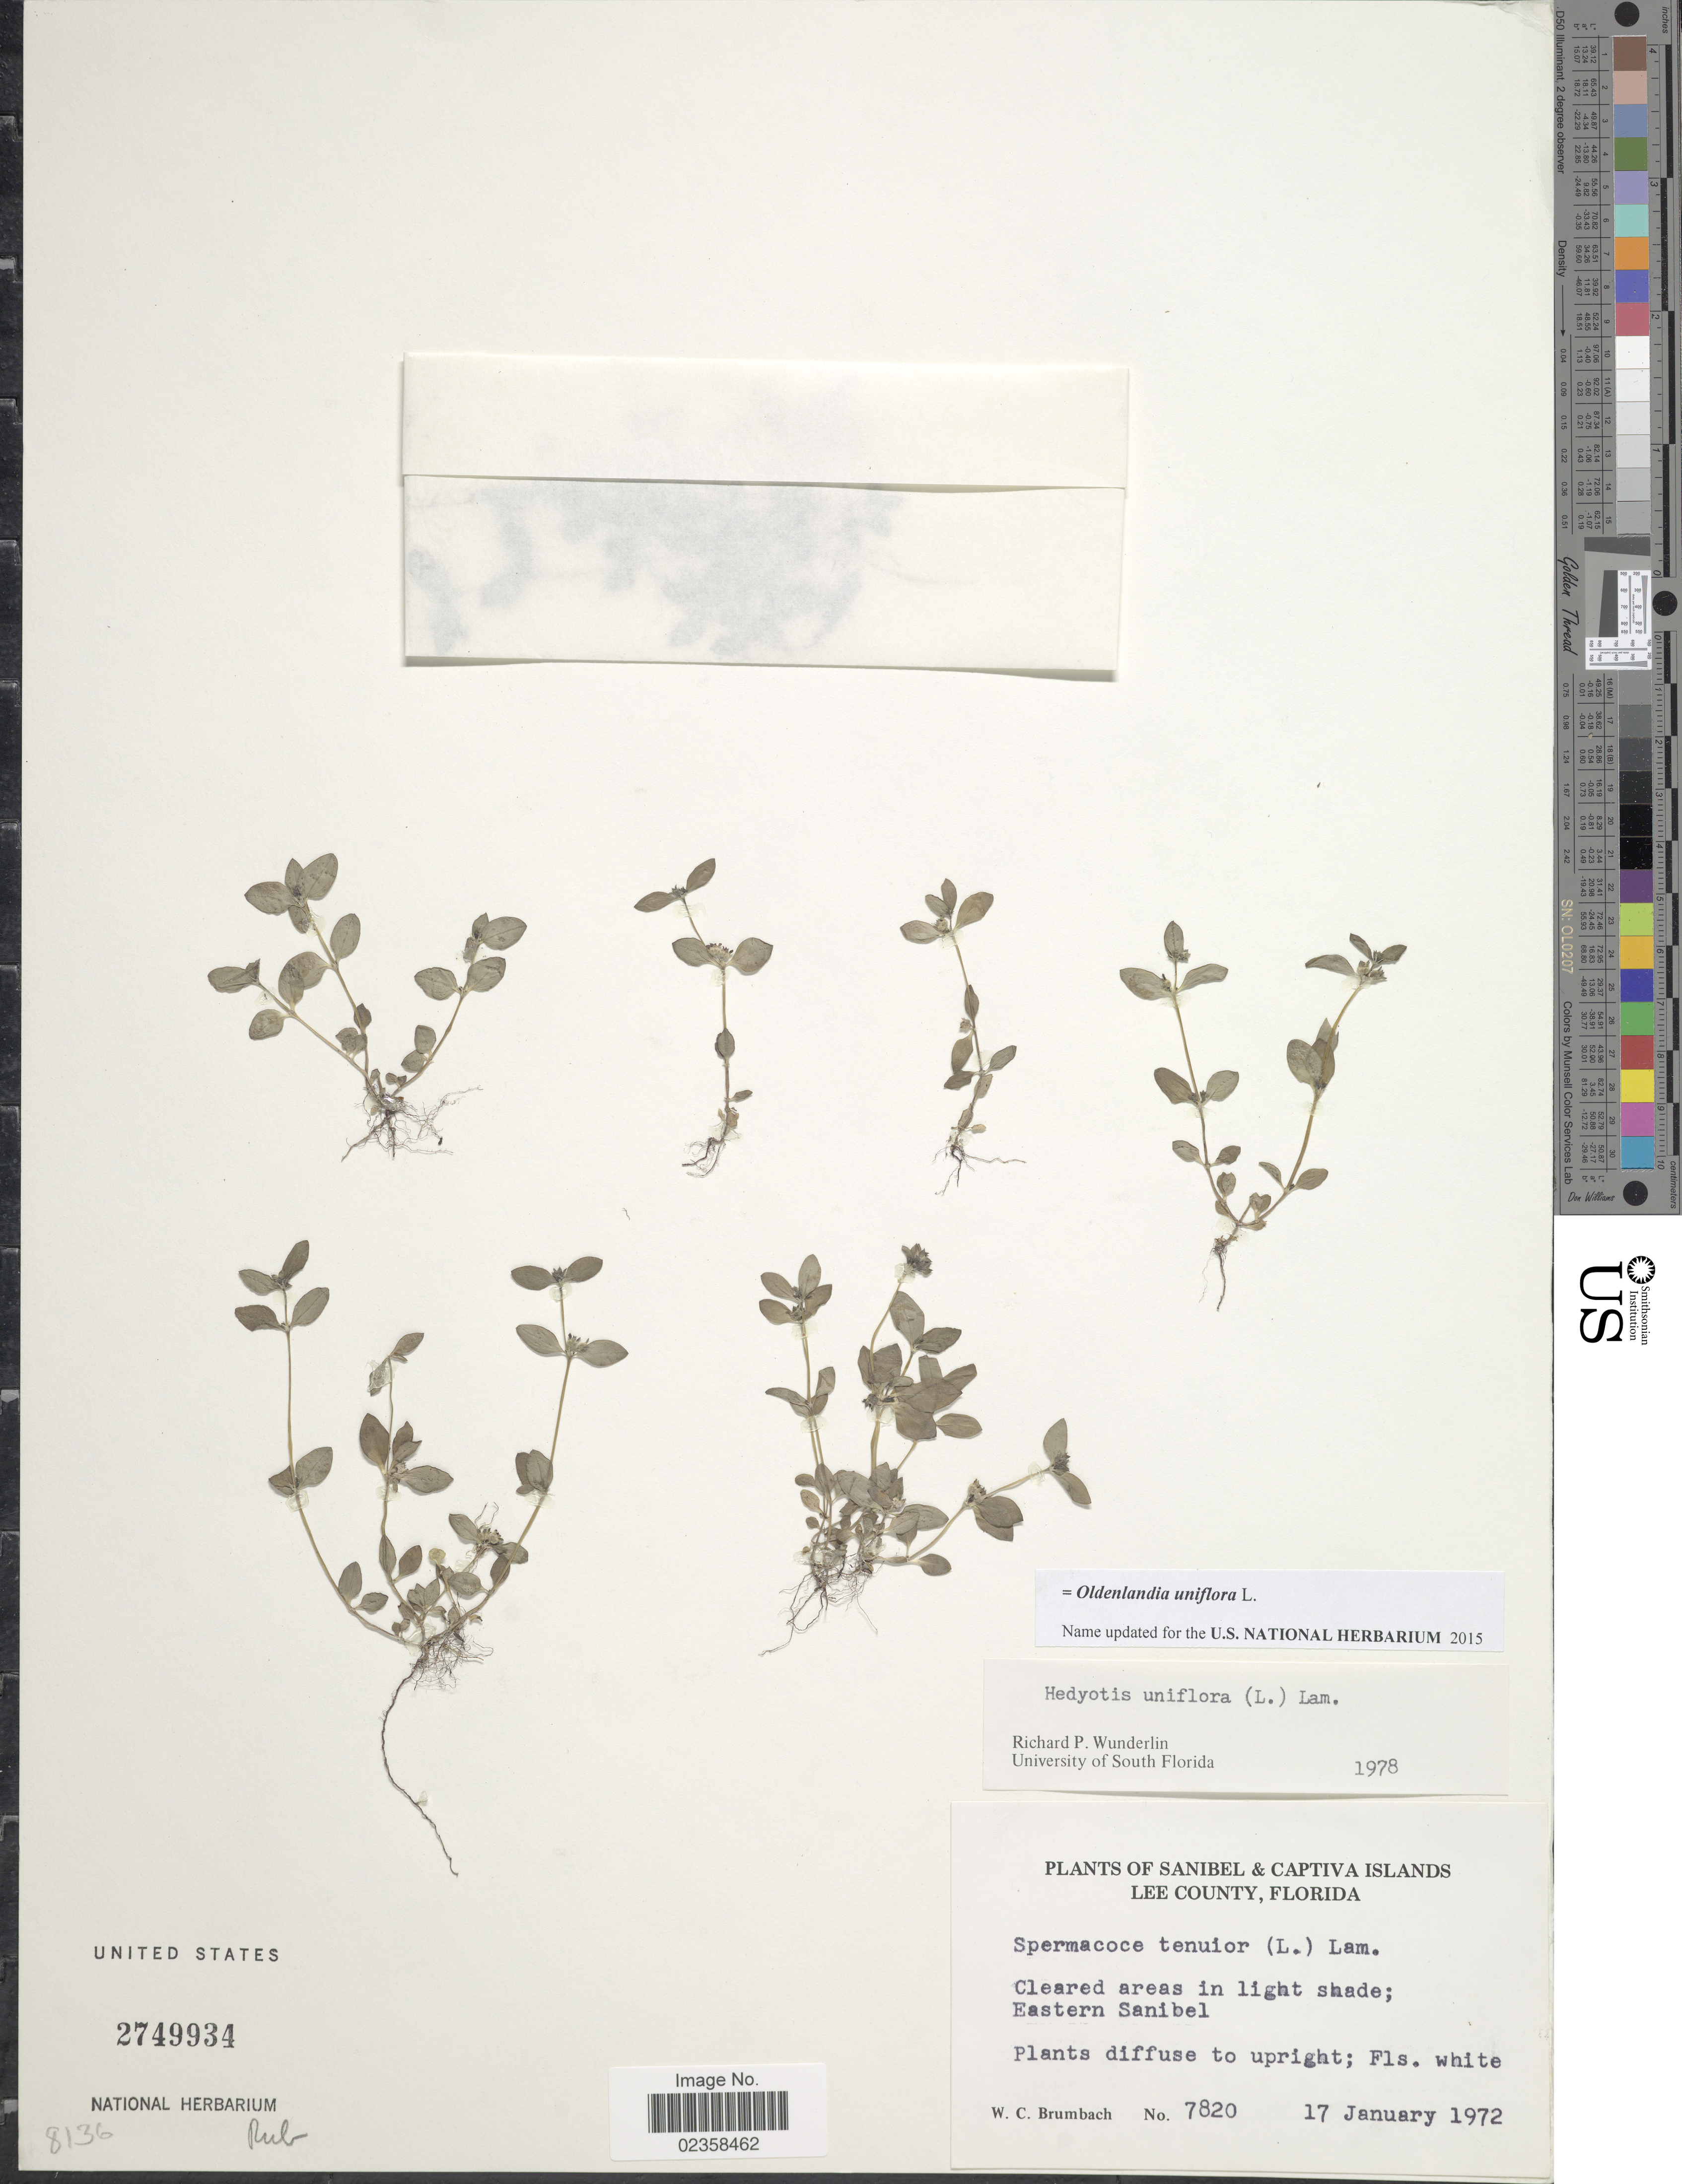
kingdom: Plantae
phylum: Tracheophyta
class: Magnoliopsida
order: Gentianales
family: Rubiaceae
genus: Oldenlandia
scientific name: Oldenlandia uniflora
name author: L.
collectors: W. C. Brumbach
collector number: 7820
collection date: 1972-01-17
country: United States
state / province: Florida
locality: Sanibel & Captiva Islands, Lee County, Florida, Eastern Sanibel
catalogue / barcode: US 2749934